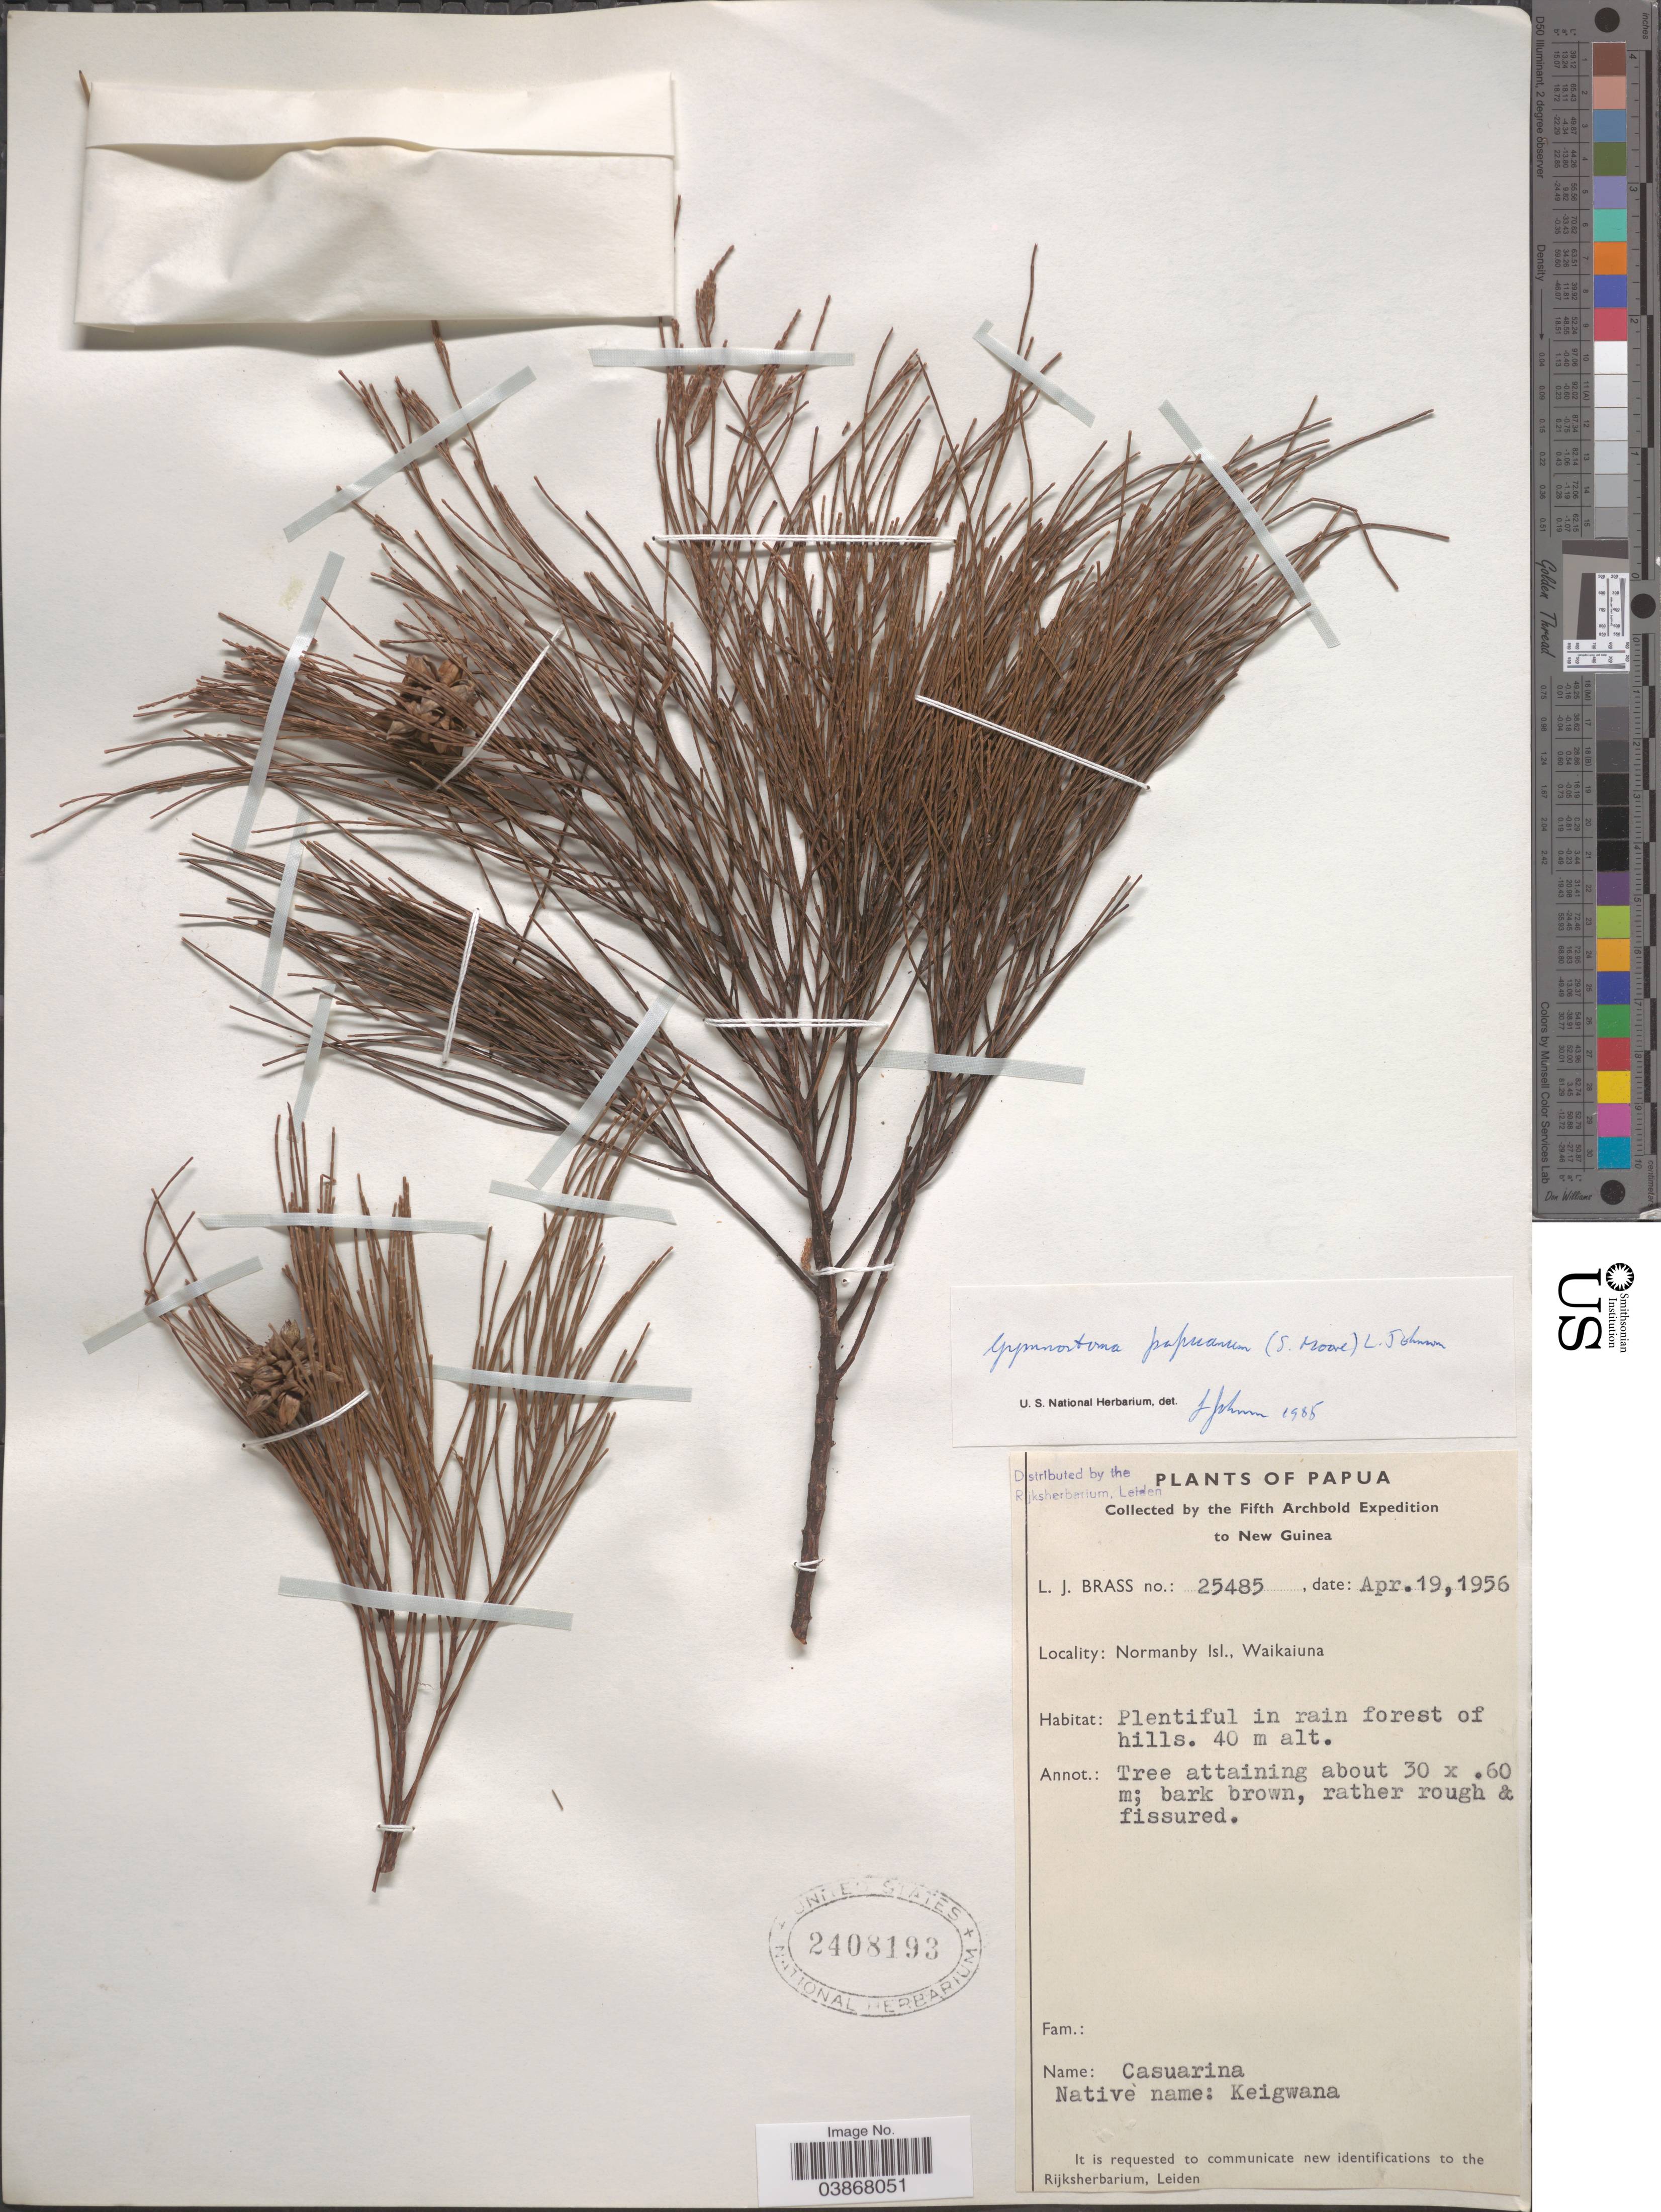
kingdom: Plantae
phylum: Tracheophyta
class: Magnoliopsida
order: Fagales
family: Casuarinaceae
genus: Gymnostoma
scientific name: Gymnostoma papuanum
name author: (S. Moore) L.A.S. Johnson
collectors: L. J. Brass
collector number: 25485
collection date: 1956-04-19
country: Papua New Guinea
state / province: Milne Bay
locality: Papua. New Guinea. Normanby Isl., Waikaiuna.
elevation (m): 40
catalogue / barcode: US 2408193